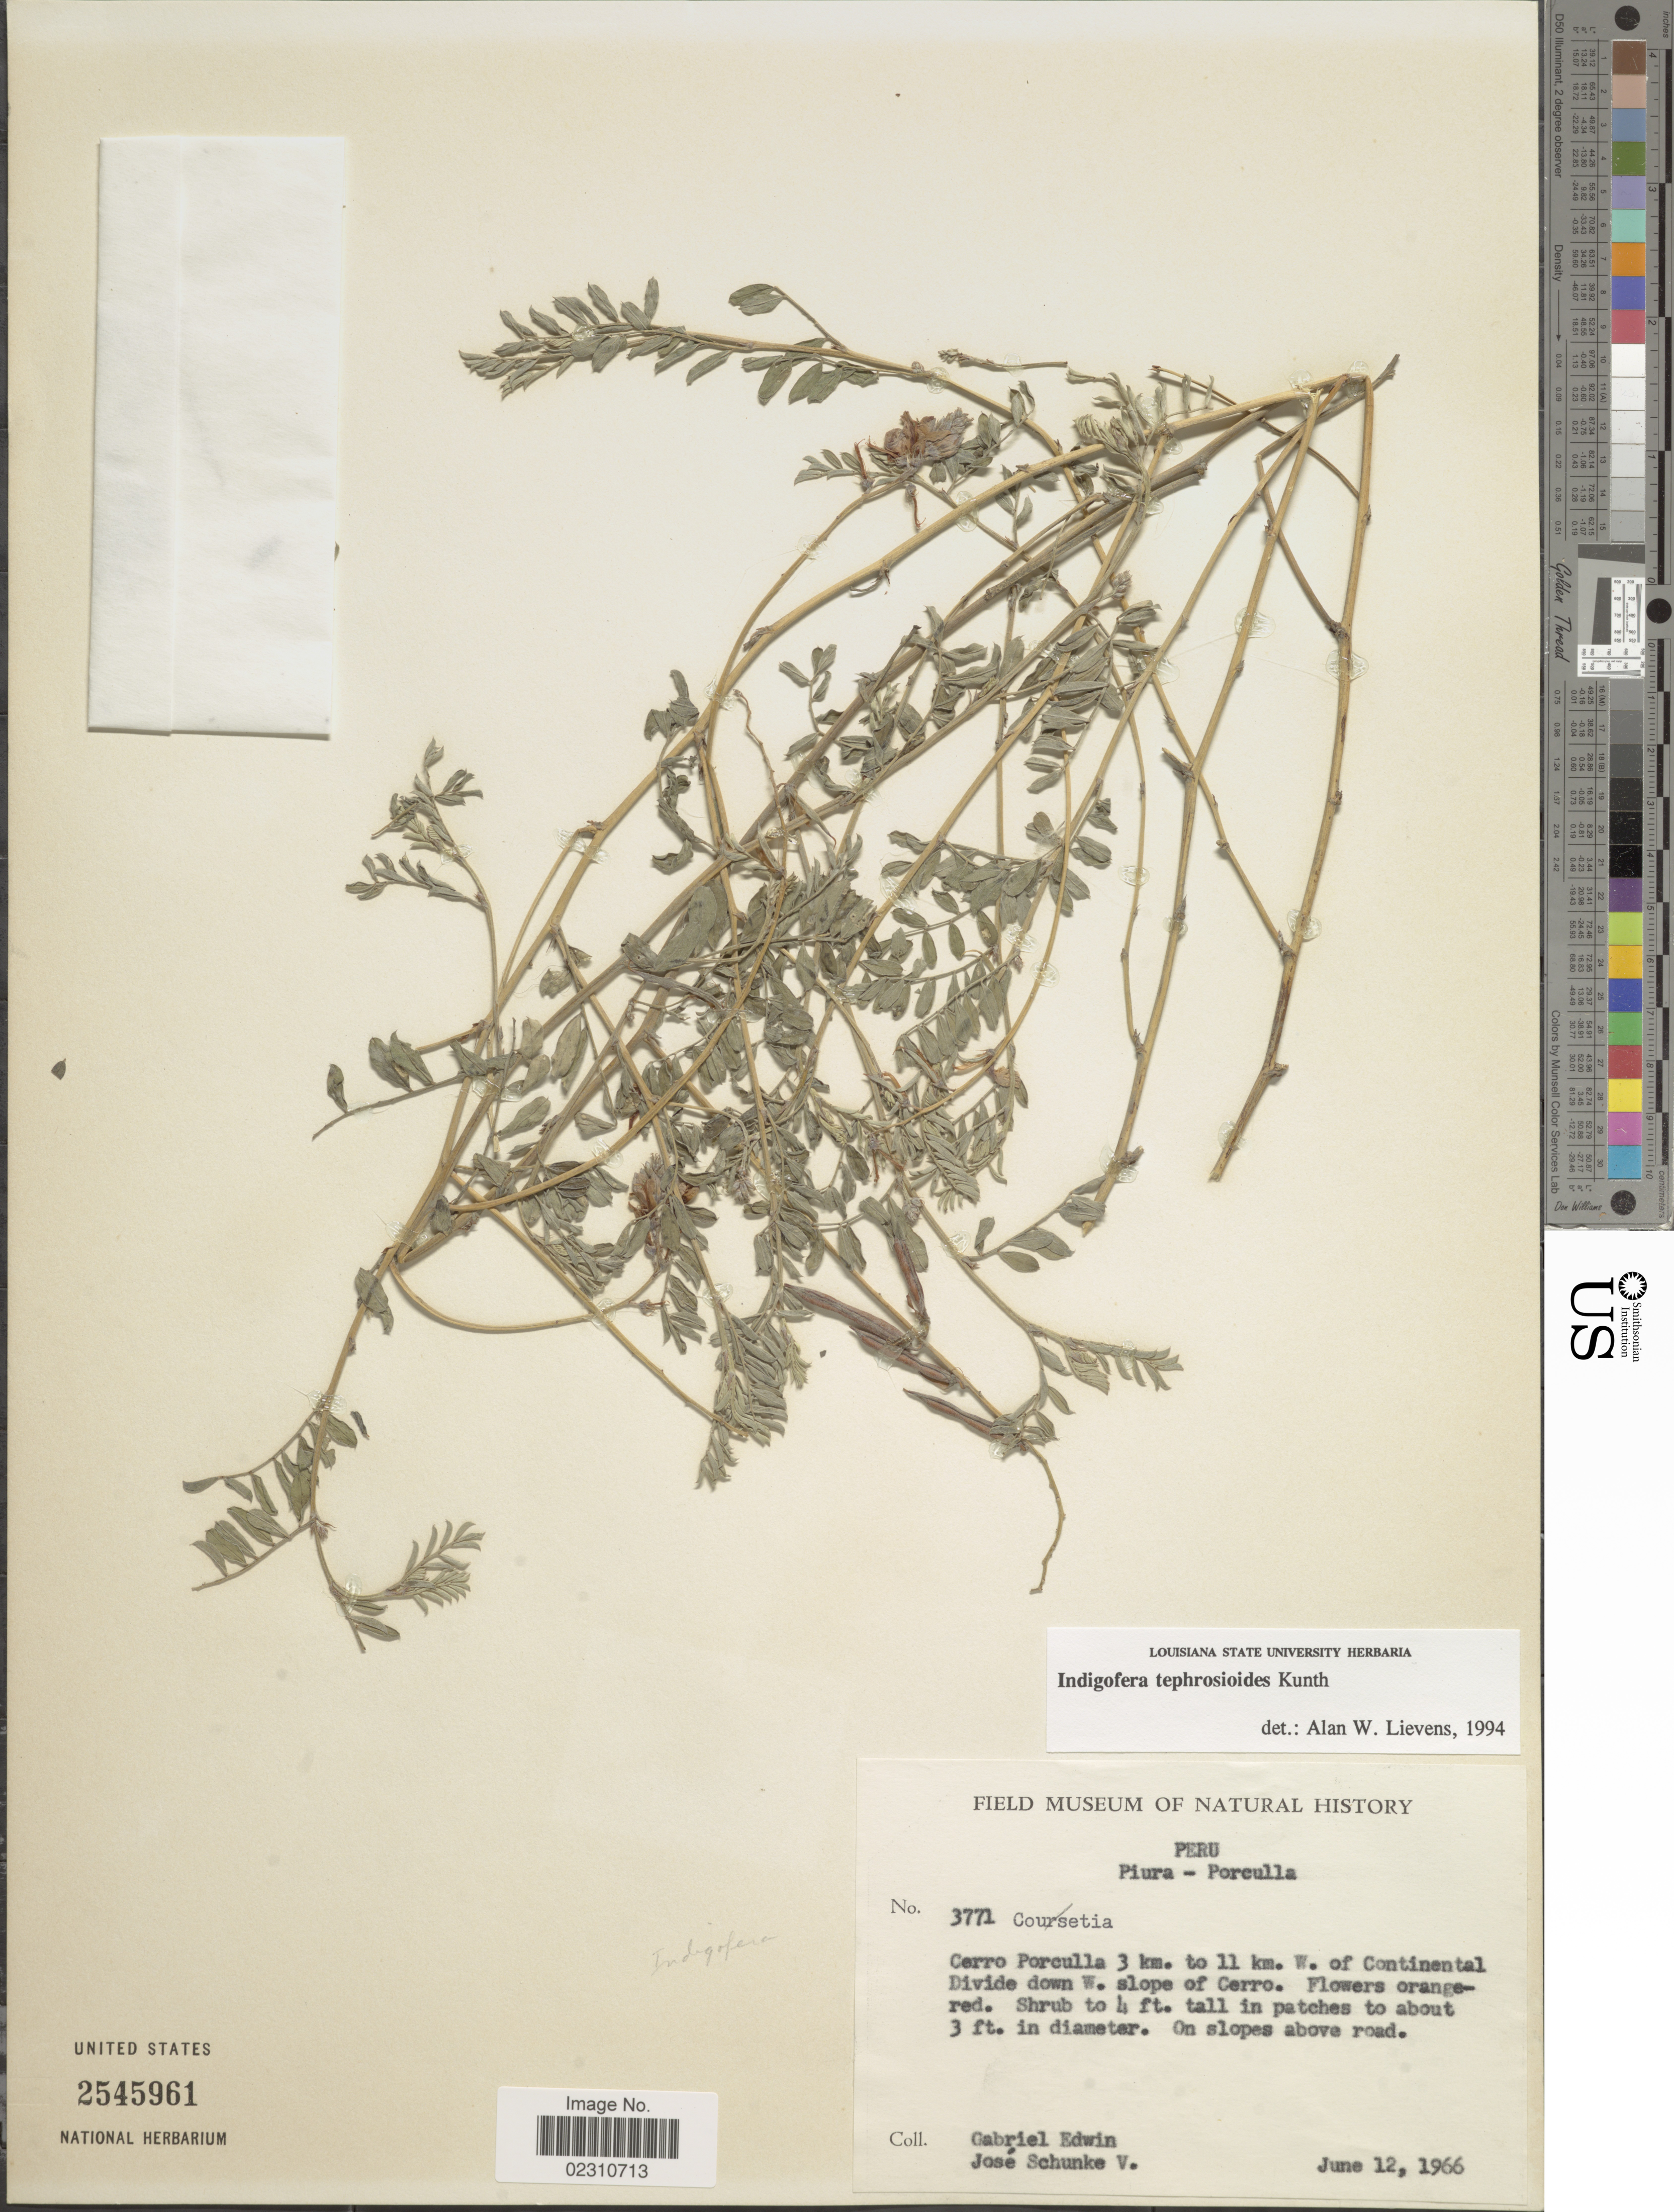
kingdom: Plantae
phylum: Tracheophyta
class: Magnoliopsida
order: Fabales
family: Fabaceae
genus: Indigofera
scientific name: Indigofera tephrosioides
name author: Kunth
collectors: G. Edwin & J. Schunke Vigo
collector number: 3771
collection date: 1966-06-12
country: Peru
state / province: Piura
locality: Peru, Piura- Poreculla, Cerro Porculla 3 km. to 11 km W. of Continental Divide down W. slope of Cerro.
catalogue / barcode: US 2545961